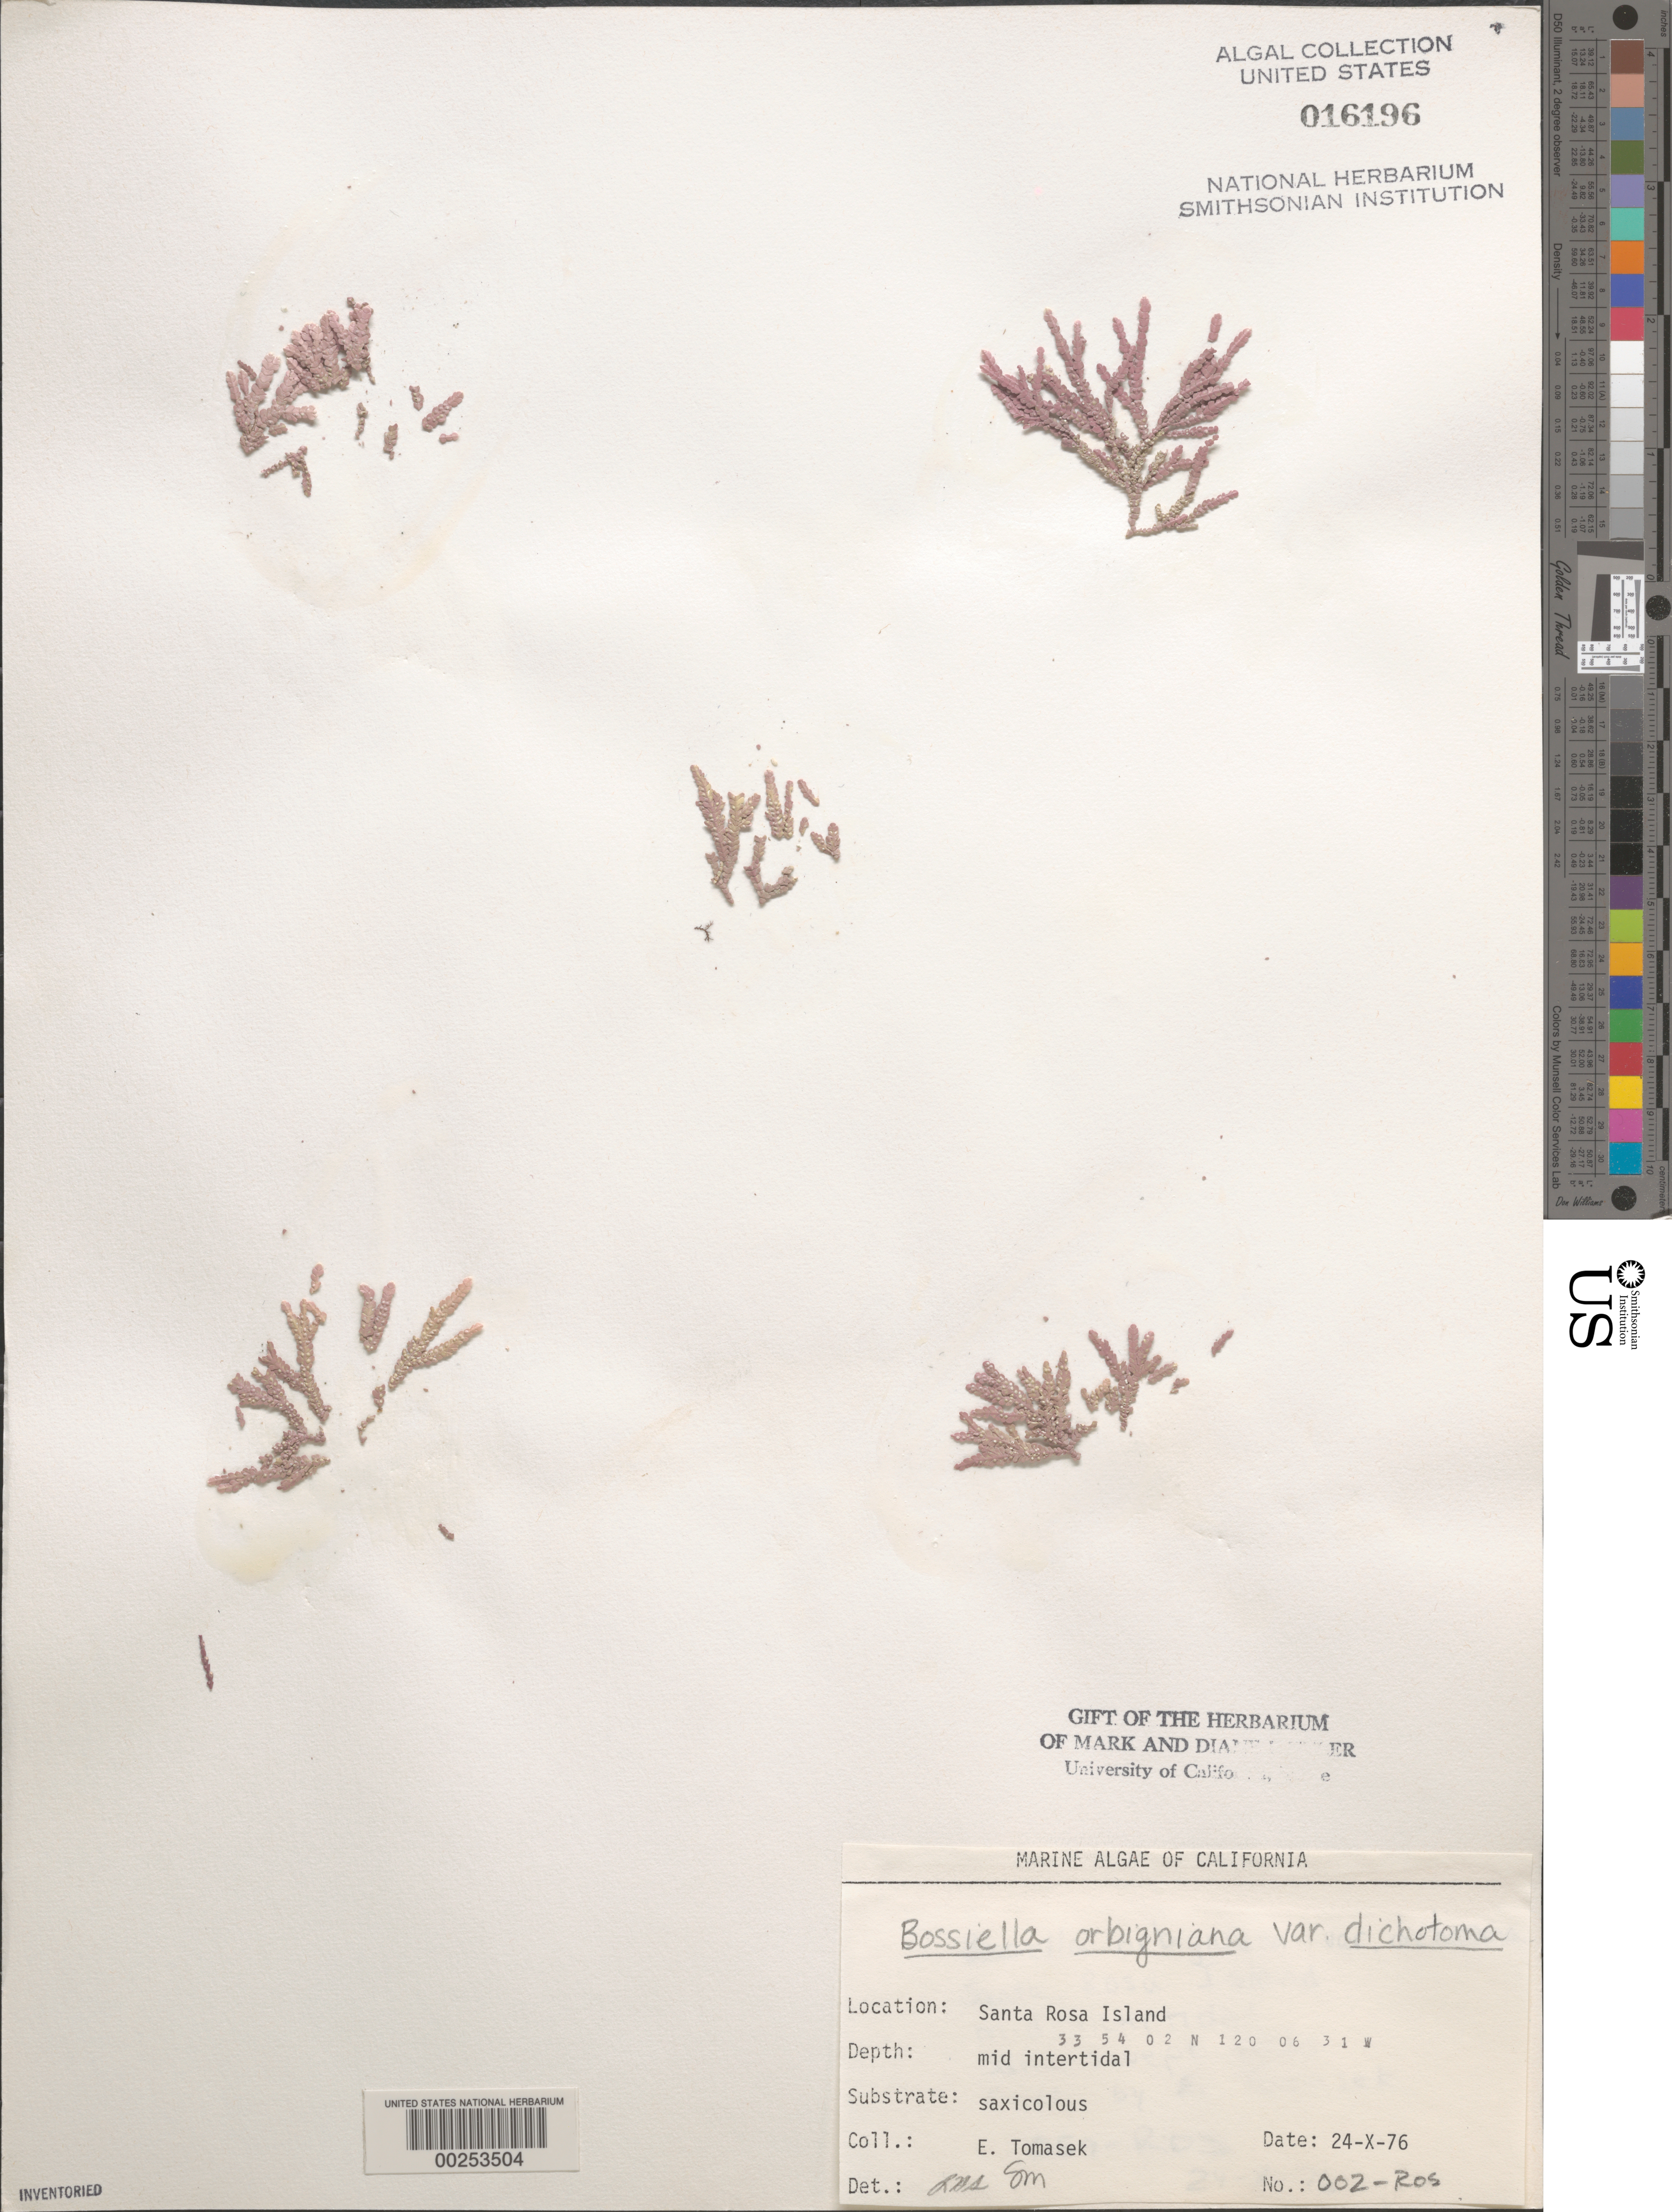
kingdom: Plantae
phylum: Rhodophyta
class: Florideophyceae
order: Corallinales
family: Corallinaceae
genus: Bossiella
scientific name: Bossiella orbigniana subsp. dichotoma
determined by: Sims, Robert H.; Murray, S. N.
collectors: E. Tomasek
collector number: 002-ROS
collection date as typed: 24 Oct 1976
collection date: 1976-10-24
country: United States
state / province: California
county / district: Santa Barbara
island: Santa Rosa Island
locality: Johnson's Lee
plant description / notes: BLM-SOCALBIGHT Rocky Intertidal Survey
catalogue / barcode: US 16196